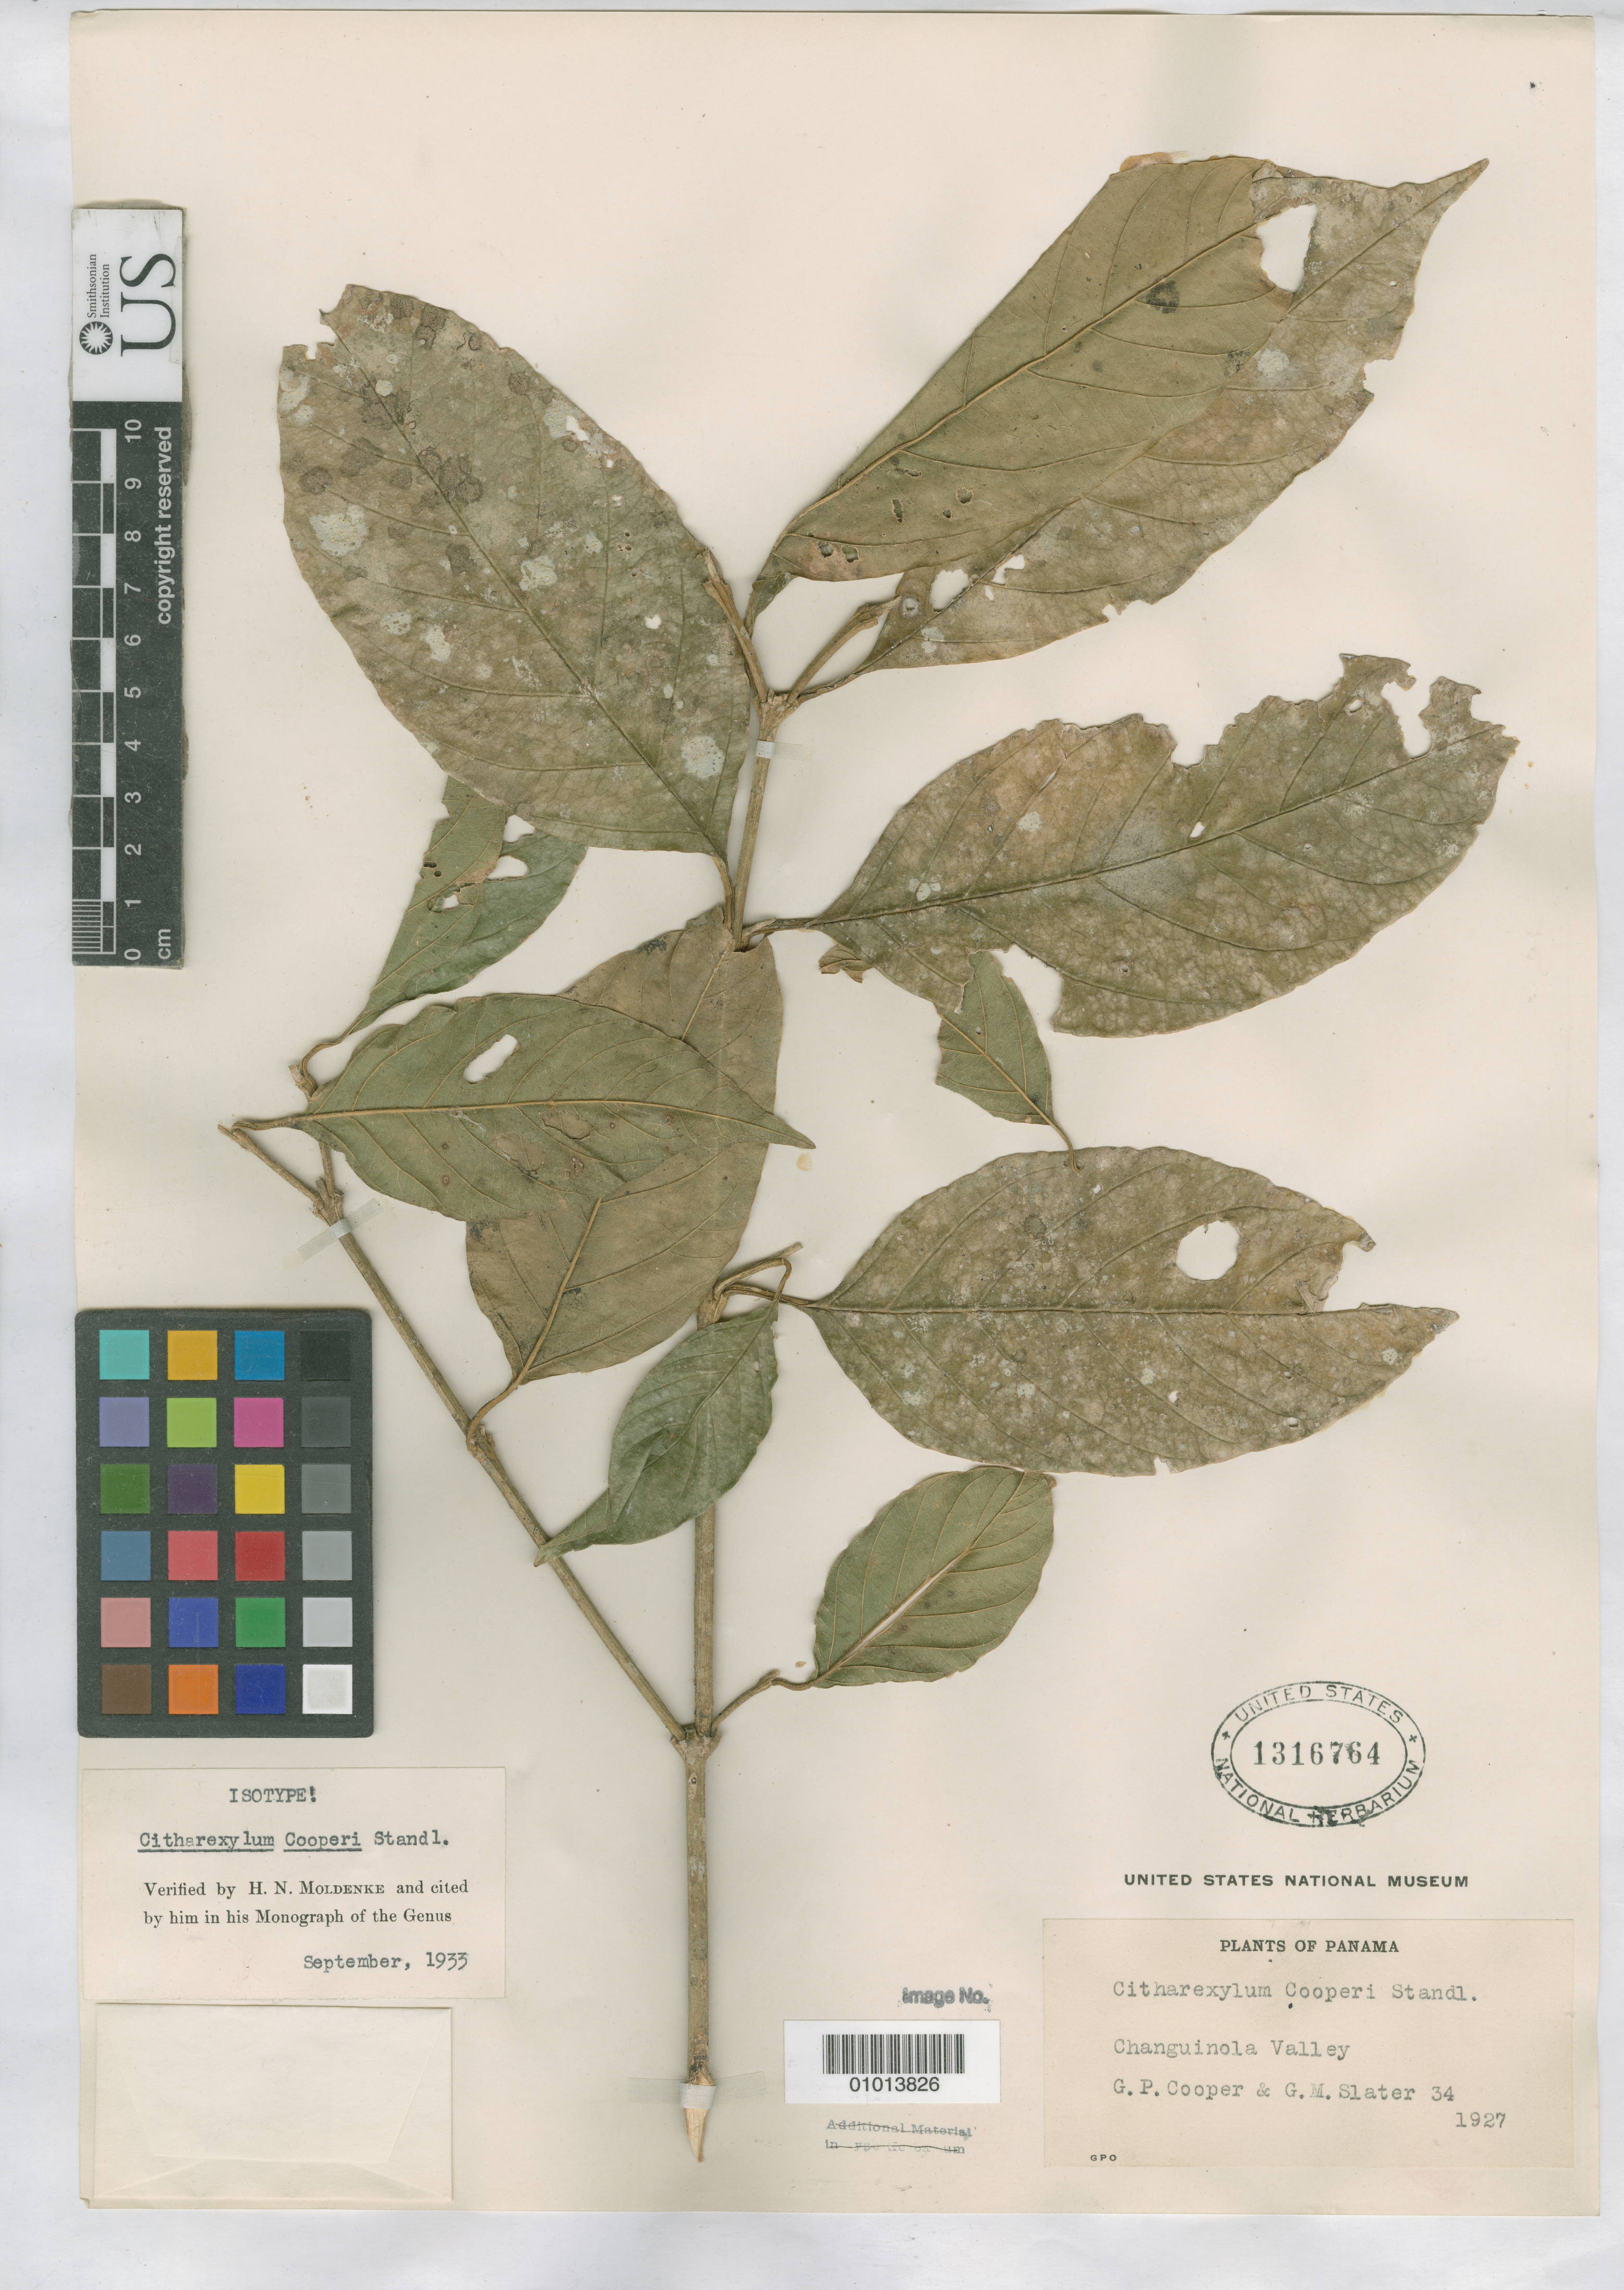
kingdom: Plantae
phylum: Tracheophyta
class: Magnoliopsida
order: Lamiales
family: Verbenaceae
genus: Citharexylum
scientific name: Citharexylum cooperi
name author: Standl.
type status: Isotype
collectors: G. Cooper & G. Slater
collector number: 34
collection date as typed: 1927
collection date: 1927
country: Panama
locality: Changuinola Valley.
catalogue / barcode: US 1316764